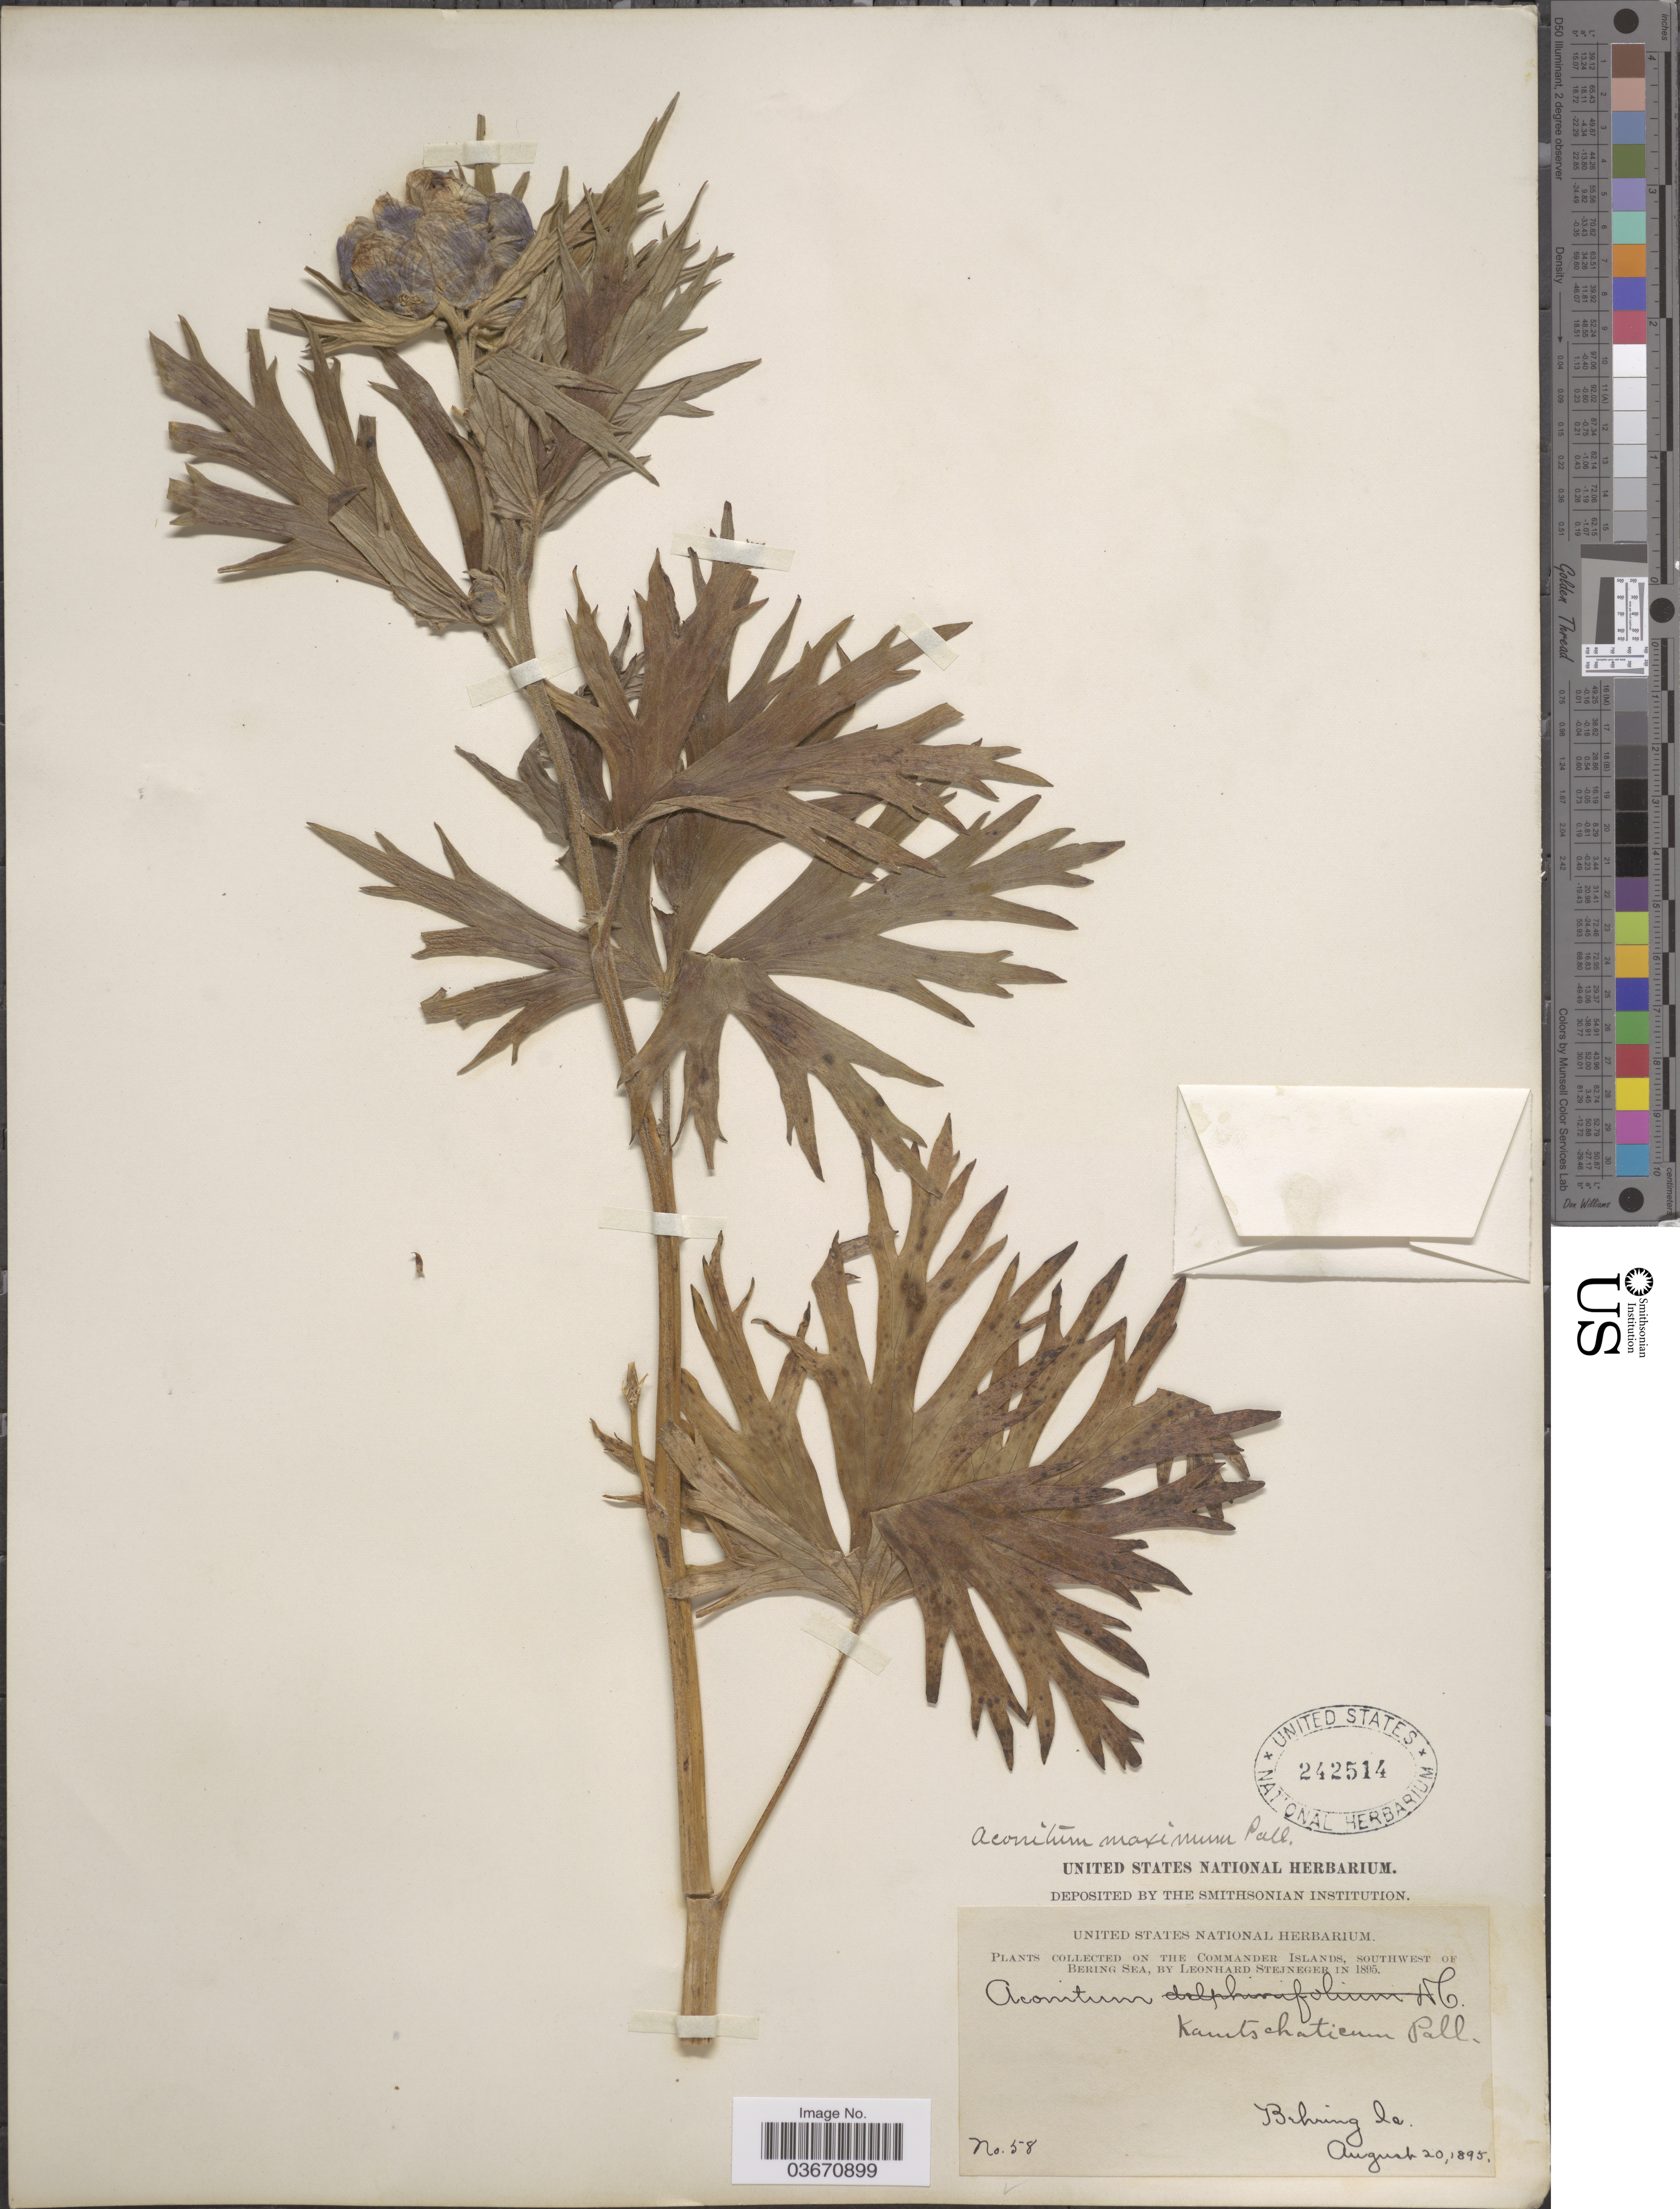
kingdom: Plantae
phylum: Tracheophyta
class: Magnoliopsida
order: Ranunculales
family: Ranunculaceae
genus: Aconitum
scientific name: Aconitum maximum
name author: Pall. ex DC.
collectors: L. Stejneger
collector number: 58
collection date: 1895-08-20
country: Russian Federation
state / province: Kamchatka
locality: On the Commander Islands, southwest of Bering Sea. Behring Is.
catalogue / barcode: US 242514